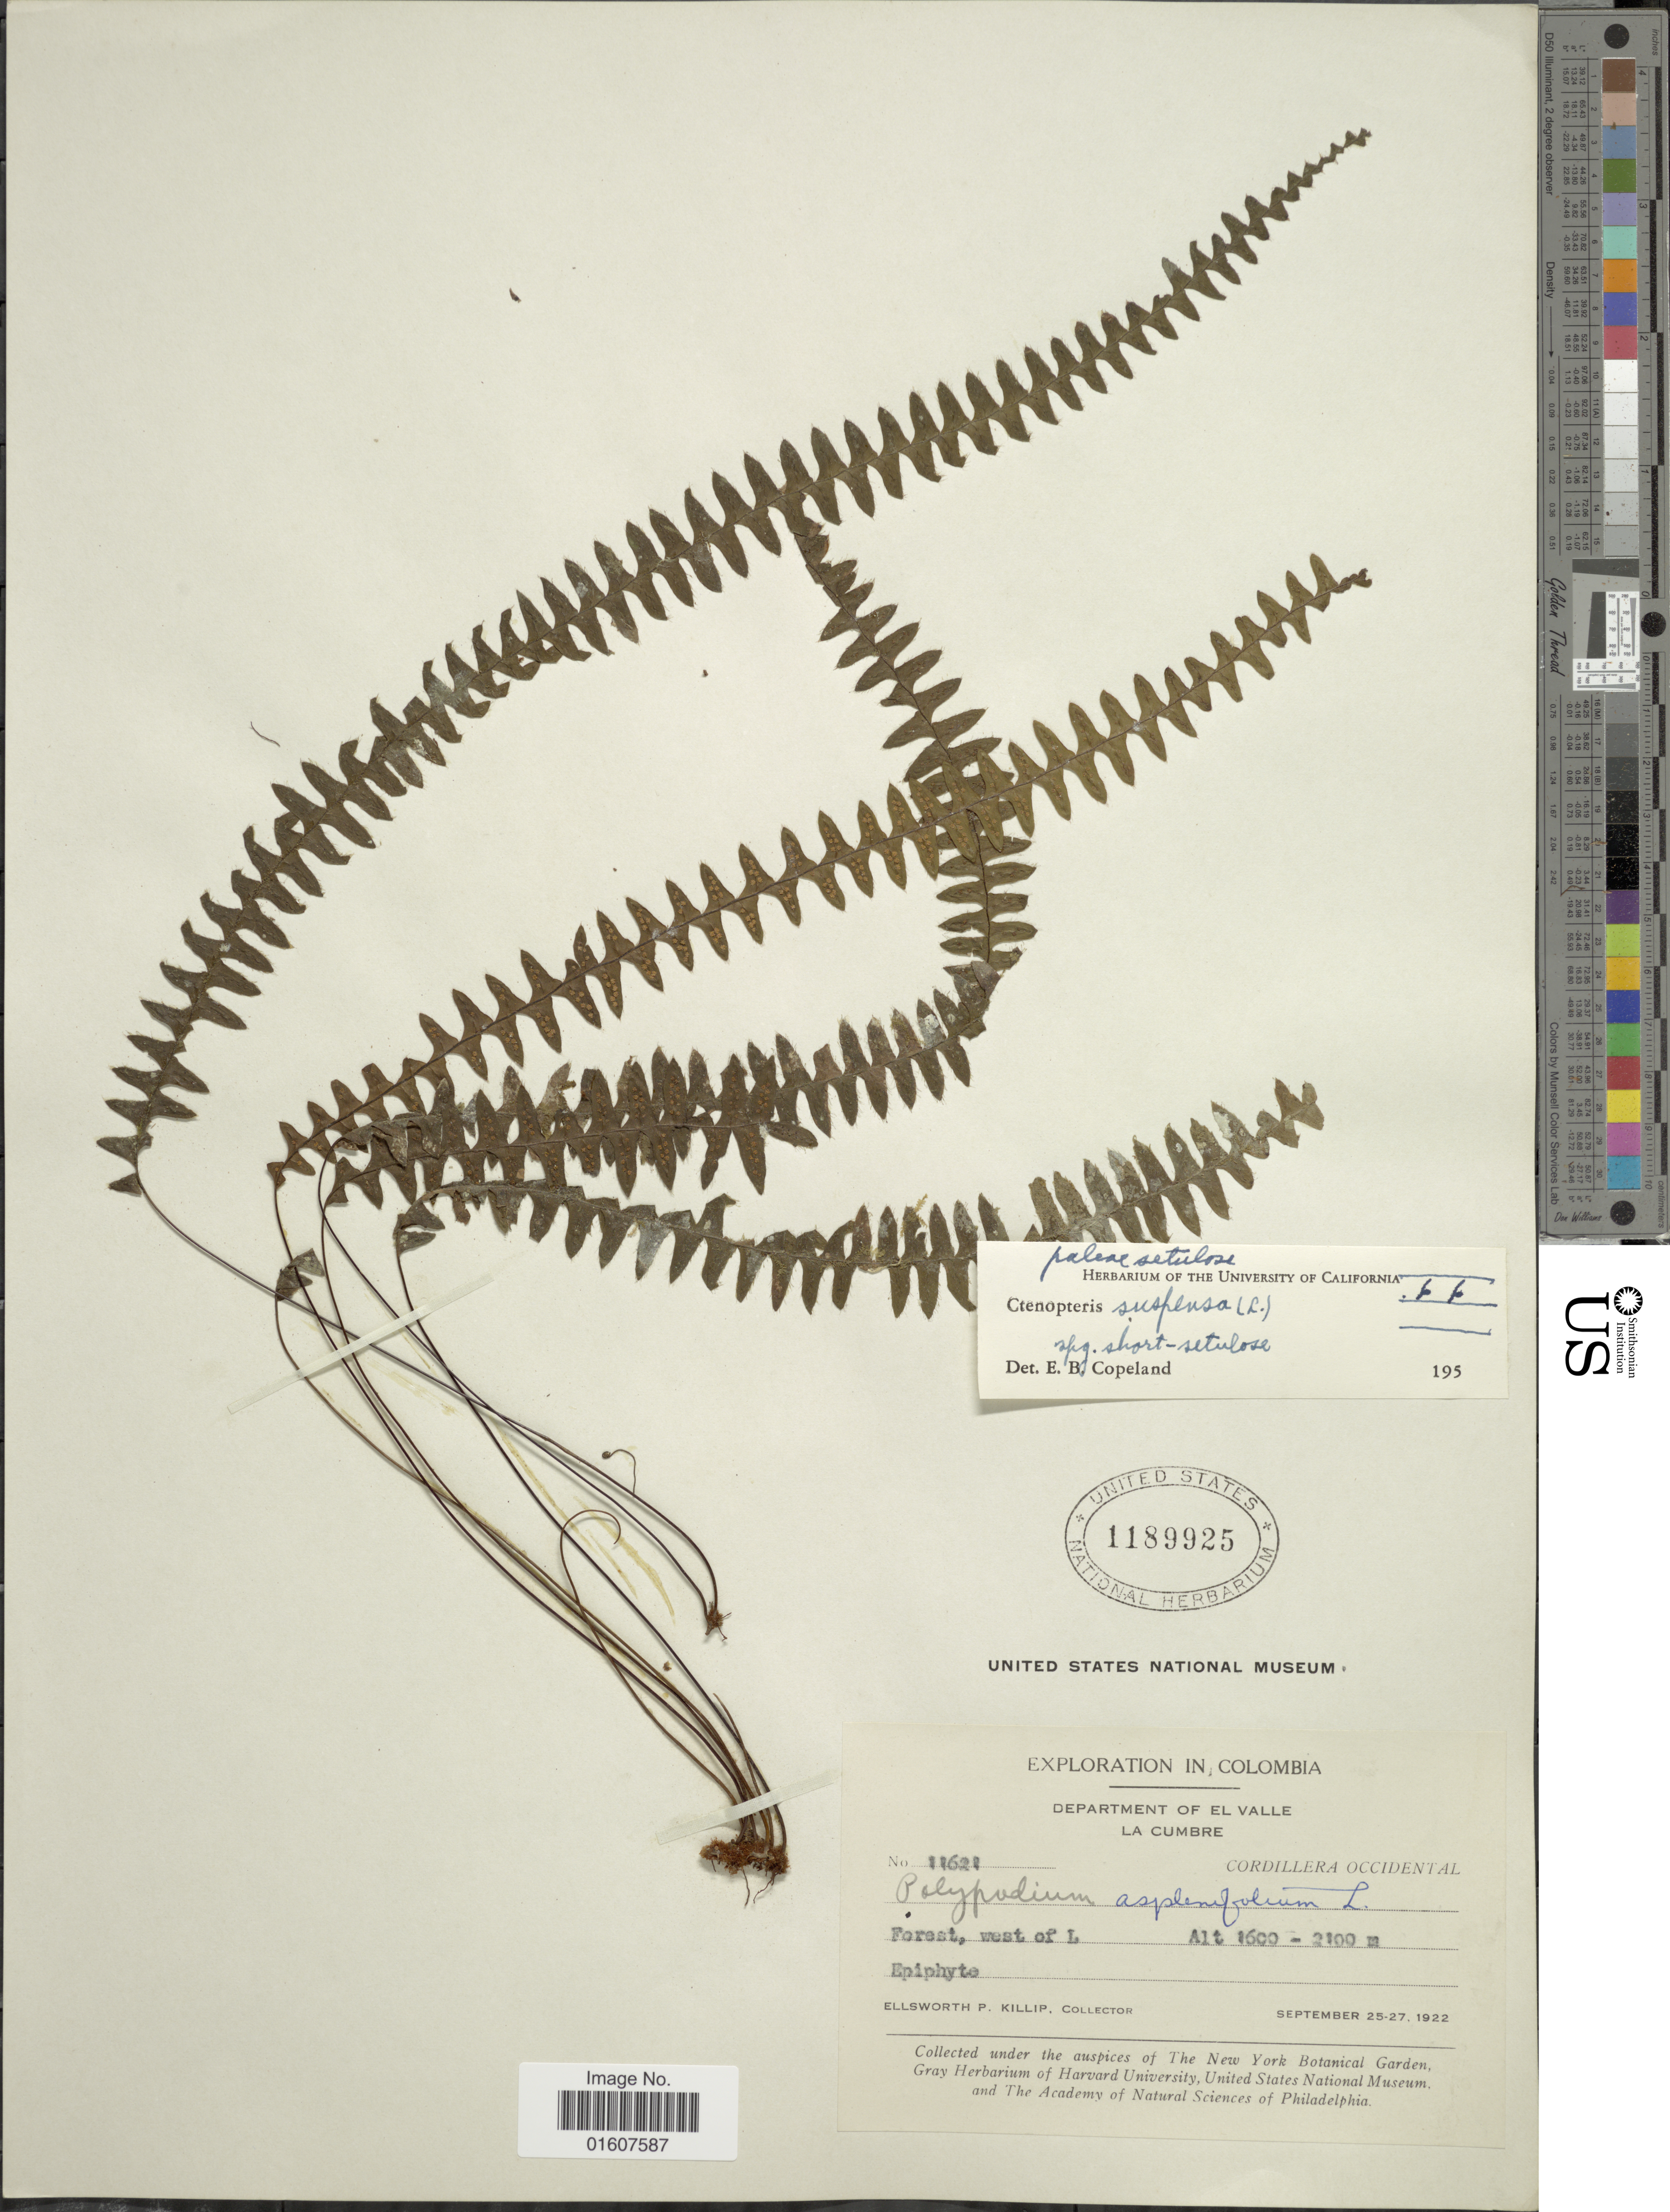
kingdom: Plantae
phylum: Tracheophyta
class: Polypodiopsida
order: Polypodiales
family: Polypodiaceae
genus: Terpsichore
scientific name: Terpsichore asplenifolia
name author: (L.) A.R. Sm.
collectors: E. P. Killip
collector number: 11621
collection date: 1922-09-25/1922-09-27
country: Colombia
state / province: Valle del Cauca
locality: Department of El Valle, La Cumbre, Cordillera Occidental, Forest, west of L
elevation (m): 1600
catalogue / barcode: US 1189925